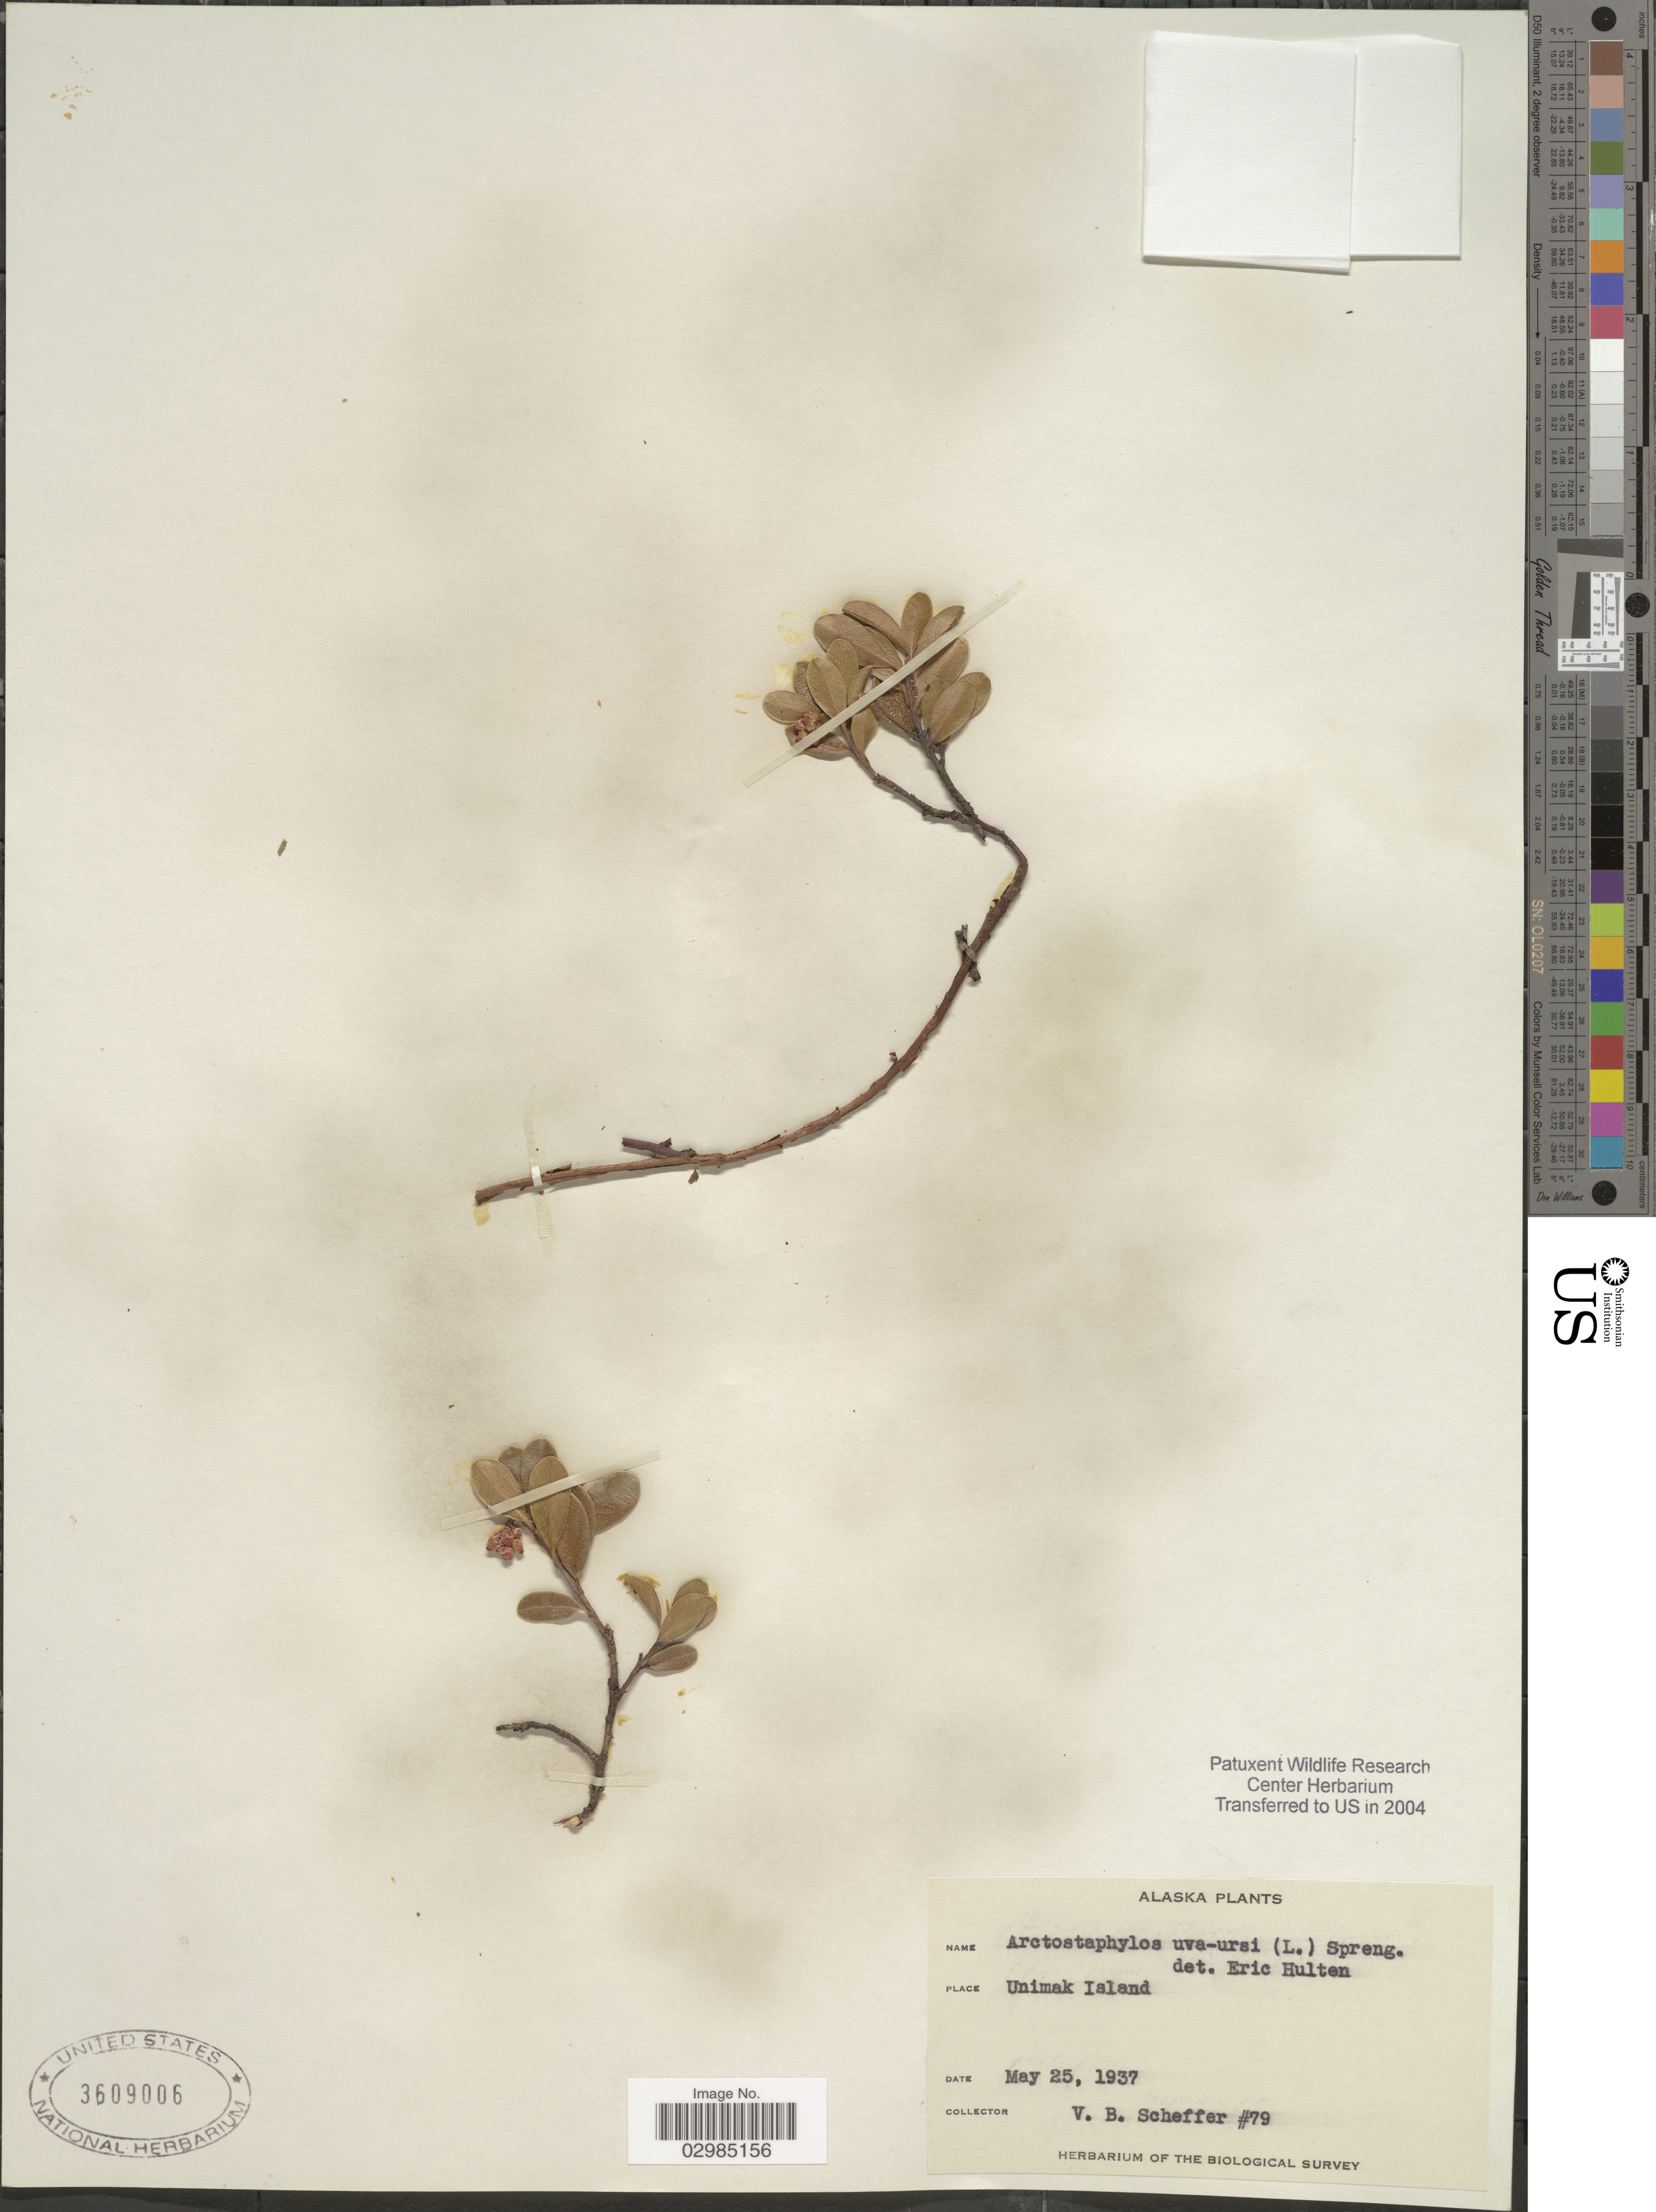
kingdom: Plantae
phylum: Tracheophyta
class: Magnoliopsida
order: Ericales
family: Ericaceae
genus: Arctostaphylos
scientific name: Arctostaphylos uva-ursi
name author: (L.) Spreng.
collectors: V. Scheffer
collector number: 79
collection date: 1937-05-25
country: United States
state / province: Alaska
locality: Unimak Island.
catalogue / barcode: US 3609006